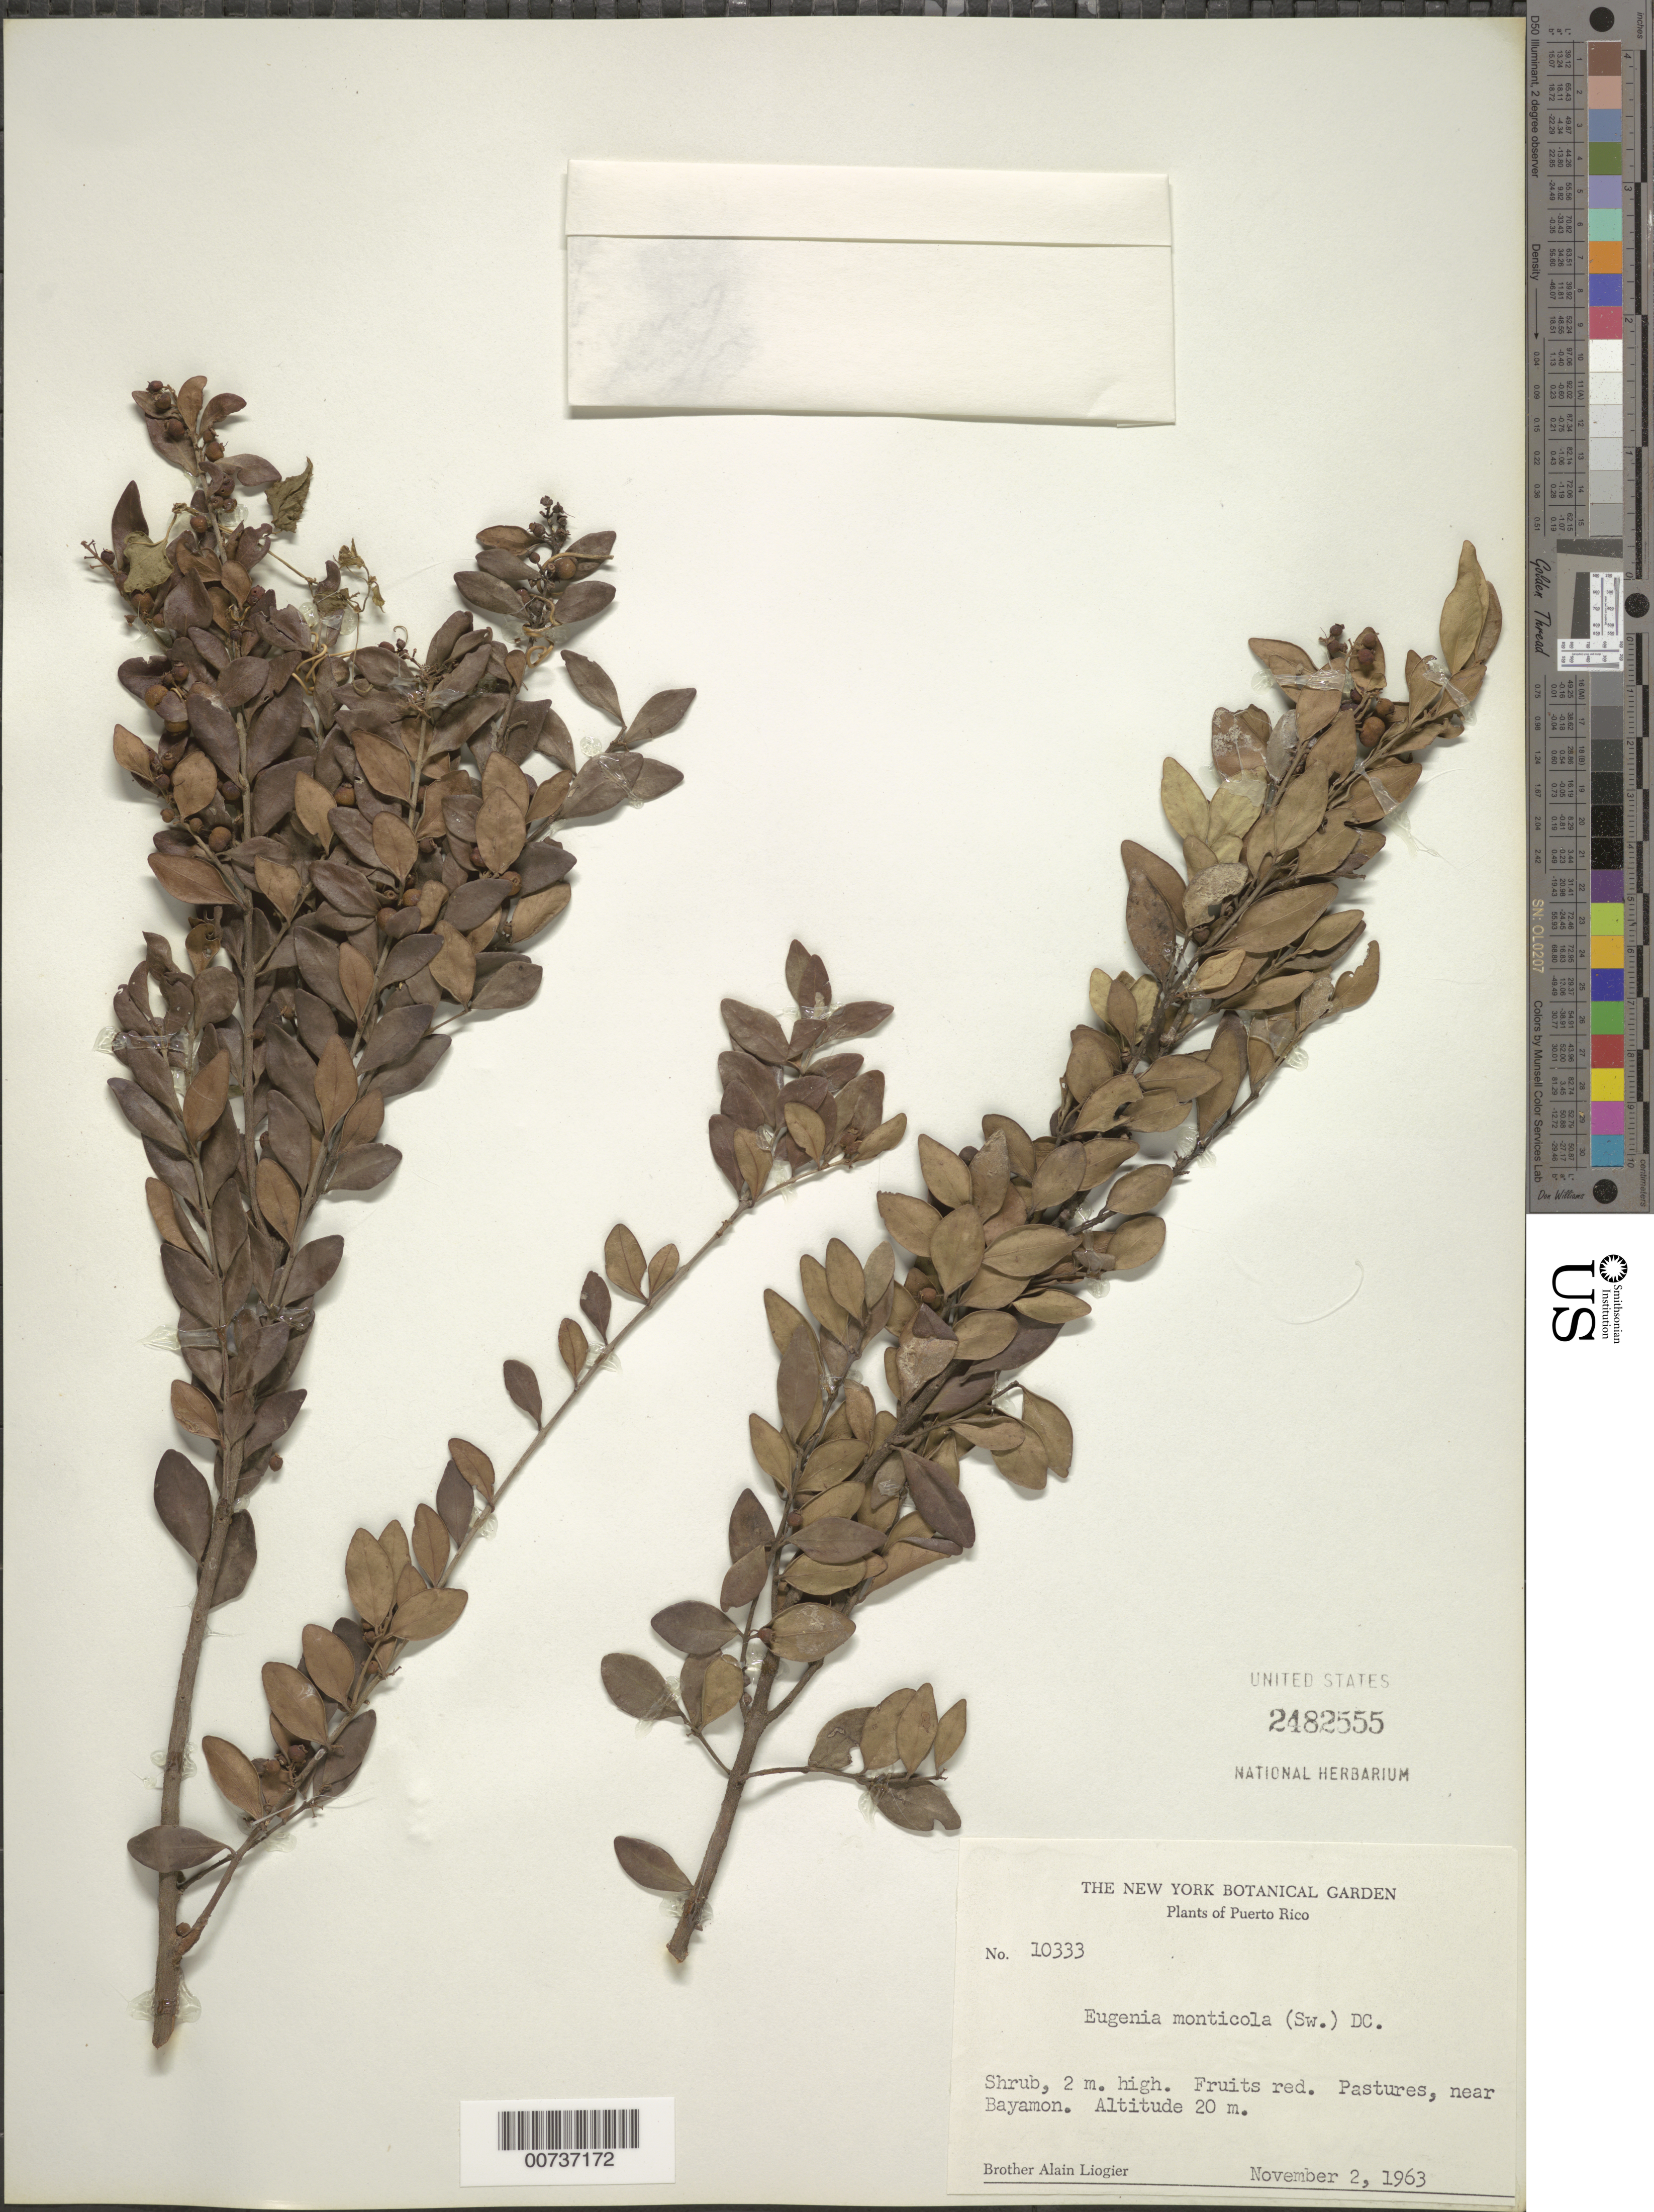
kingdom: Plantae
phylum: Tracheophyta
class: Magnoliopsida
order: Myrtales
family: Myrtaceae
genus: Eugenia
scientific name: Eugenia monticola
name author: (Sw.) DC.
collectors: A. H. Liogier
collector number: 10333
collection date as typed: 02 Nov 1963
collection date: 1963-11-02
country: Puerto Rico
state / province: Bayamón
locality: Near Bayamón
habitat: Pastures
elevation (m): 20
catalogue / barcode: US 2482555